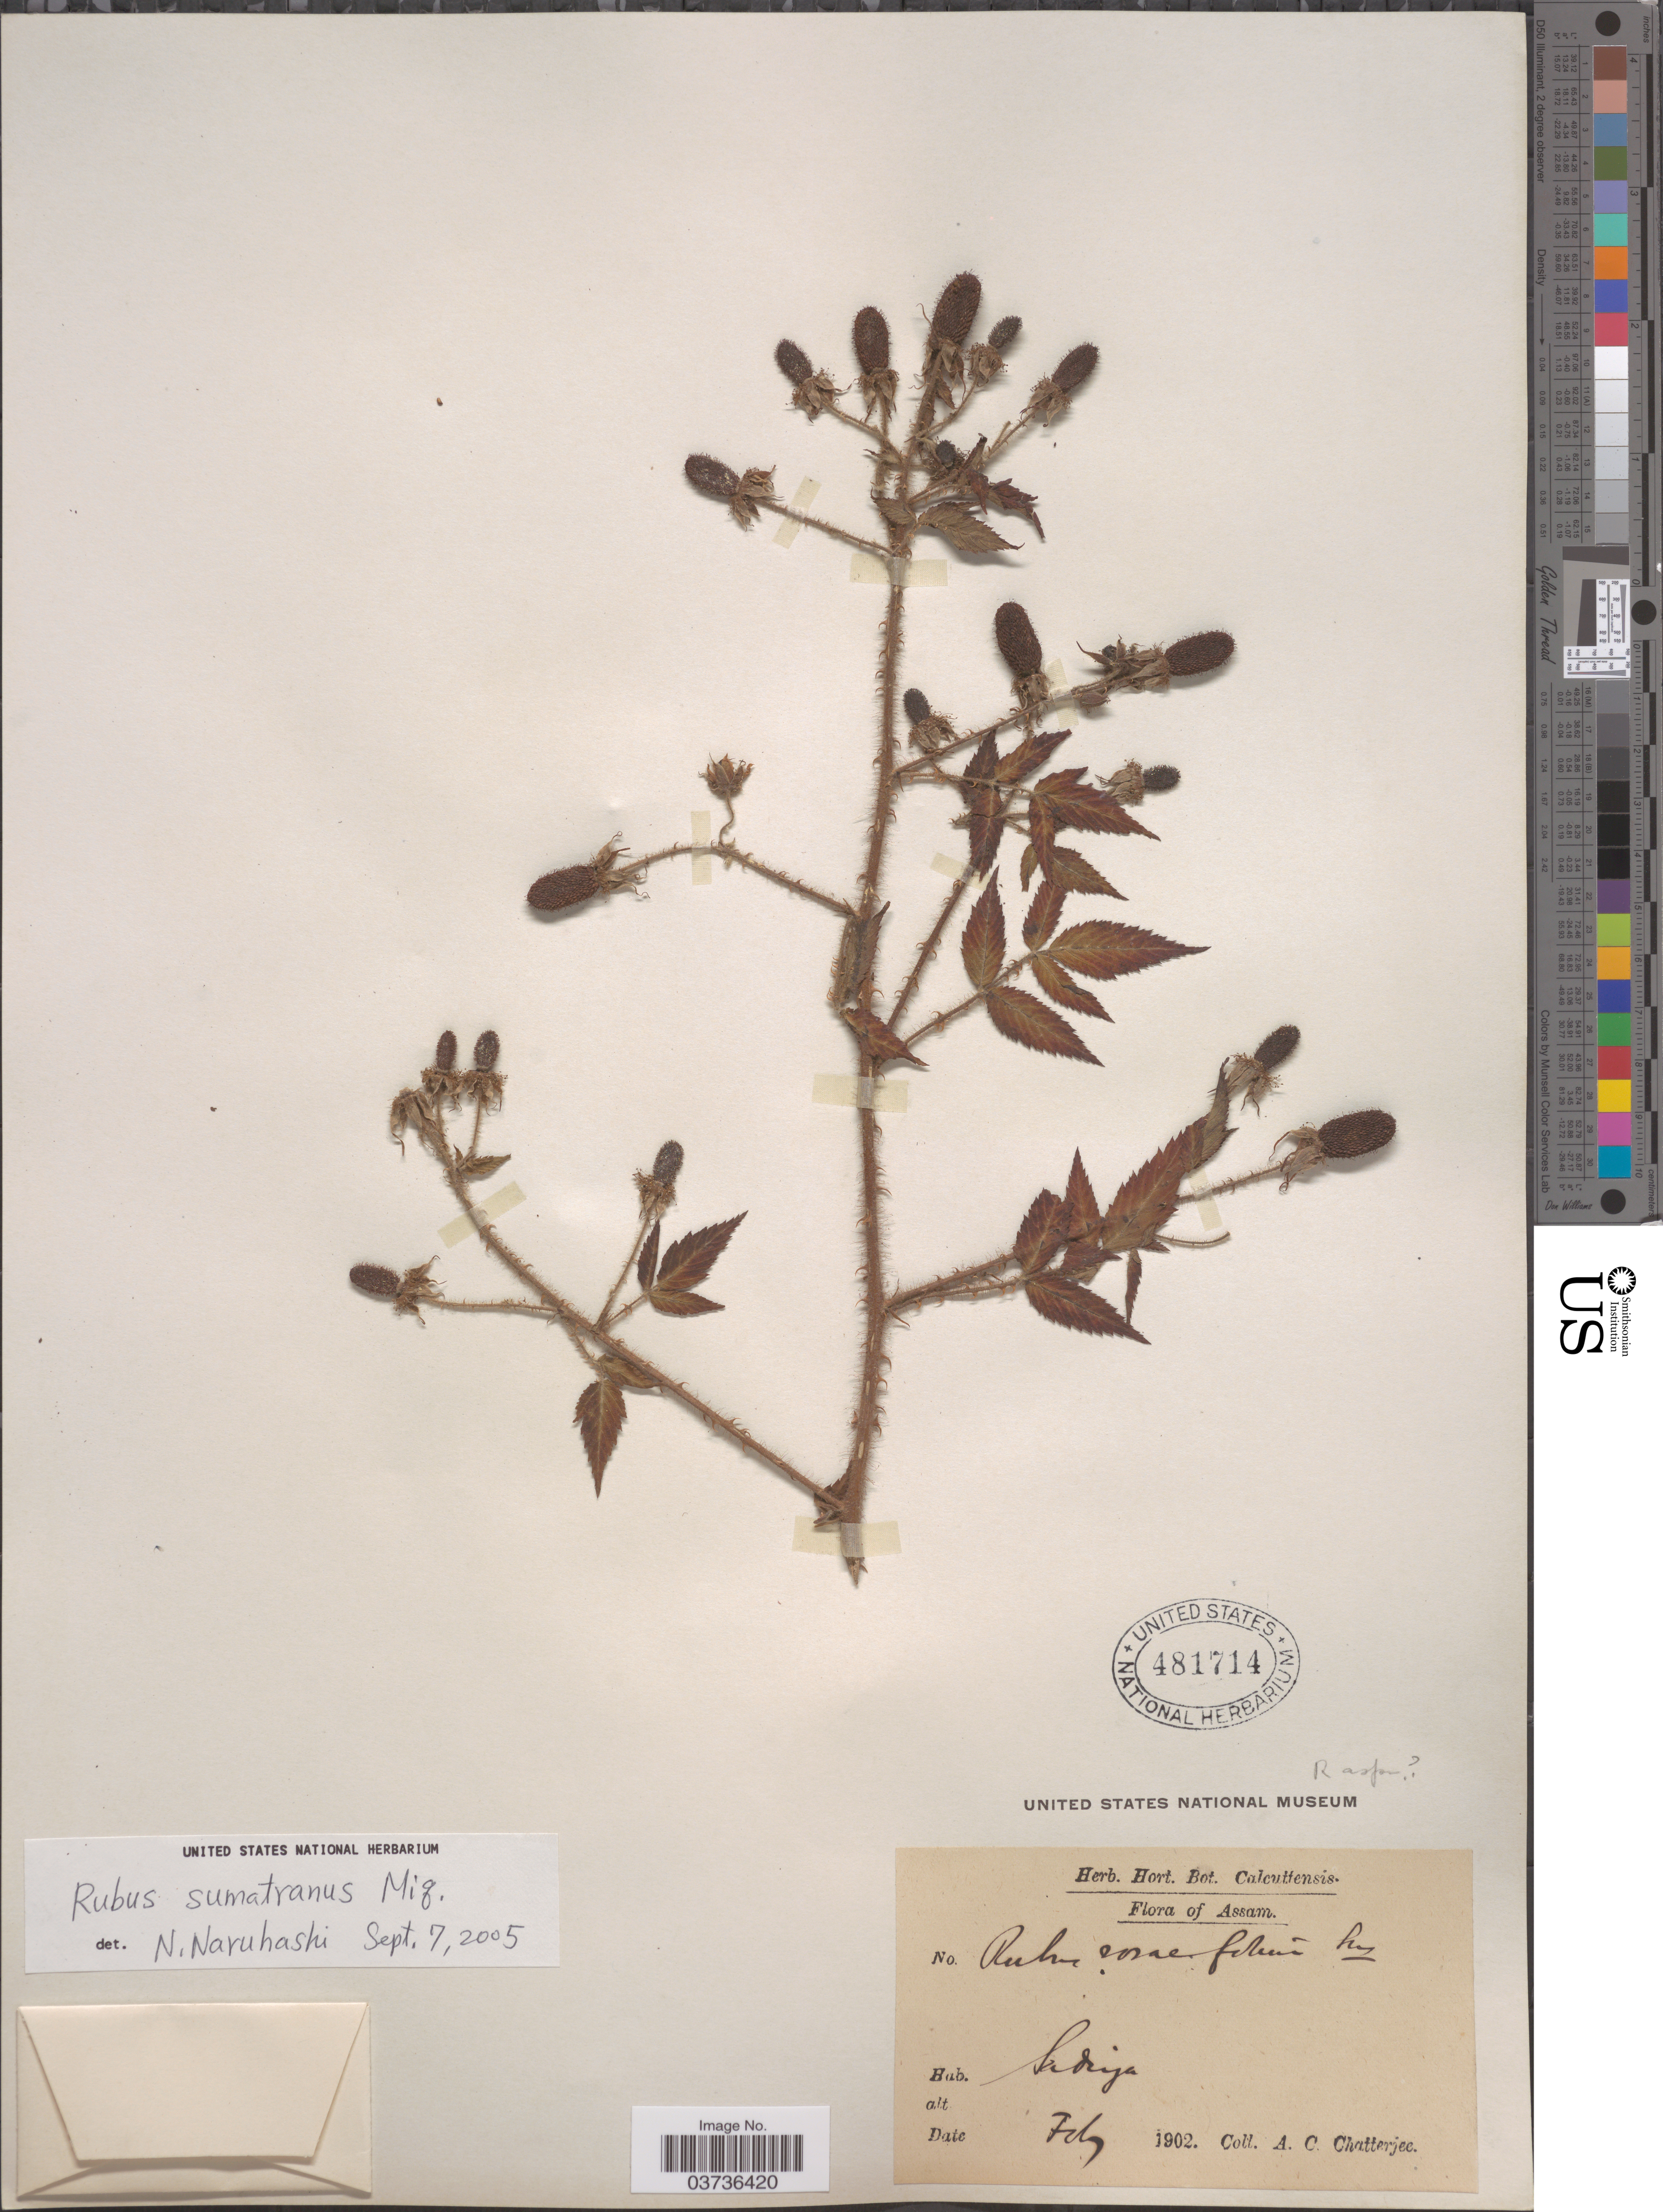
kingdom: Plantae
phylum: Tracheophyta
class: Magnoliopsida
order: Rosales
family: Rosaceae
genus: Rubus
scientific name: Rubus sumatranus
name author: Miq.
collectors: A. Chatterjee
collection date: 1902-02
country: India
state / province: Assam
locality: Sadriya.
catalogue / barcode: US 481714